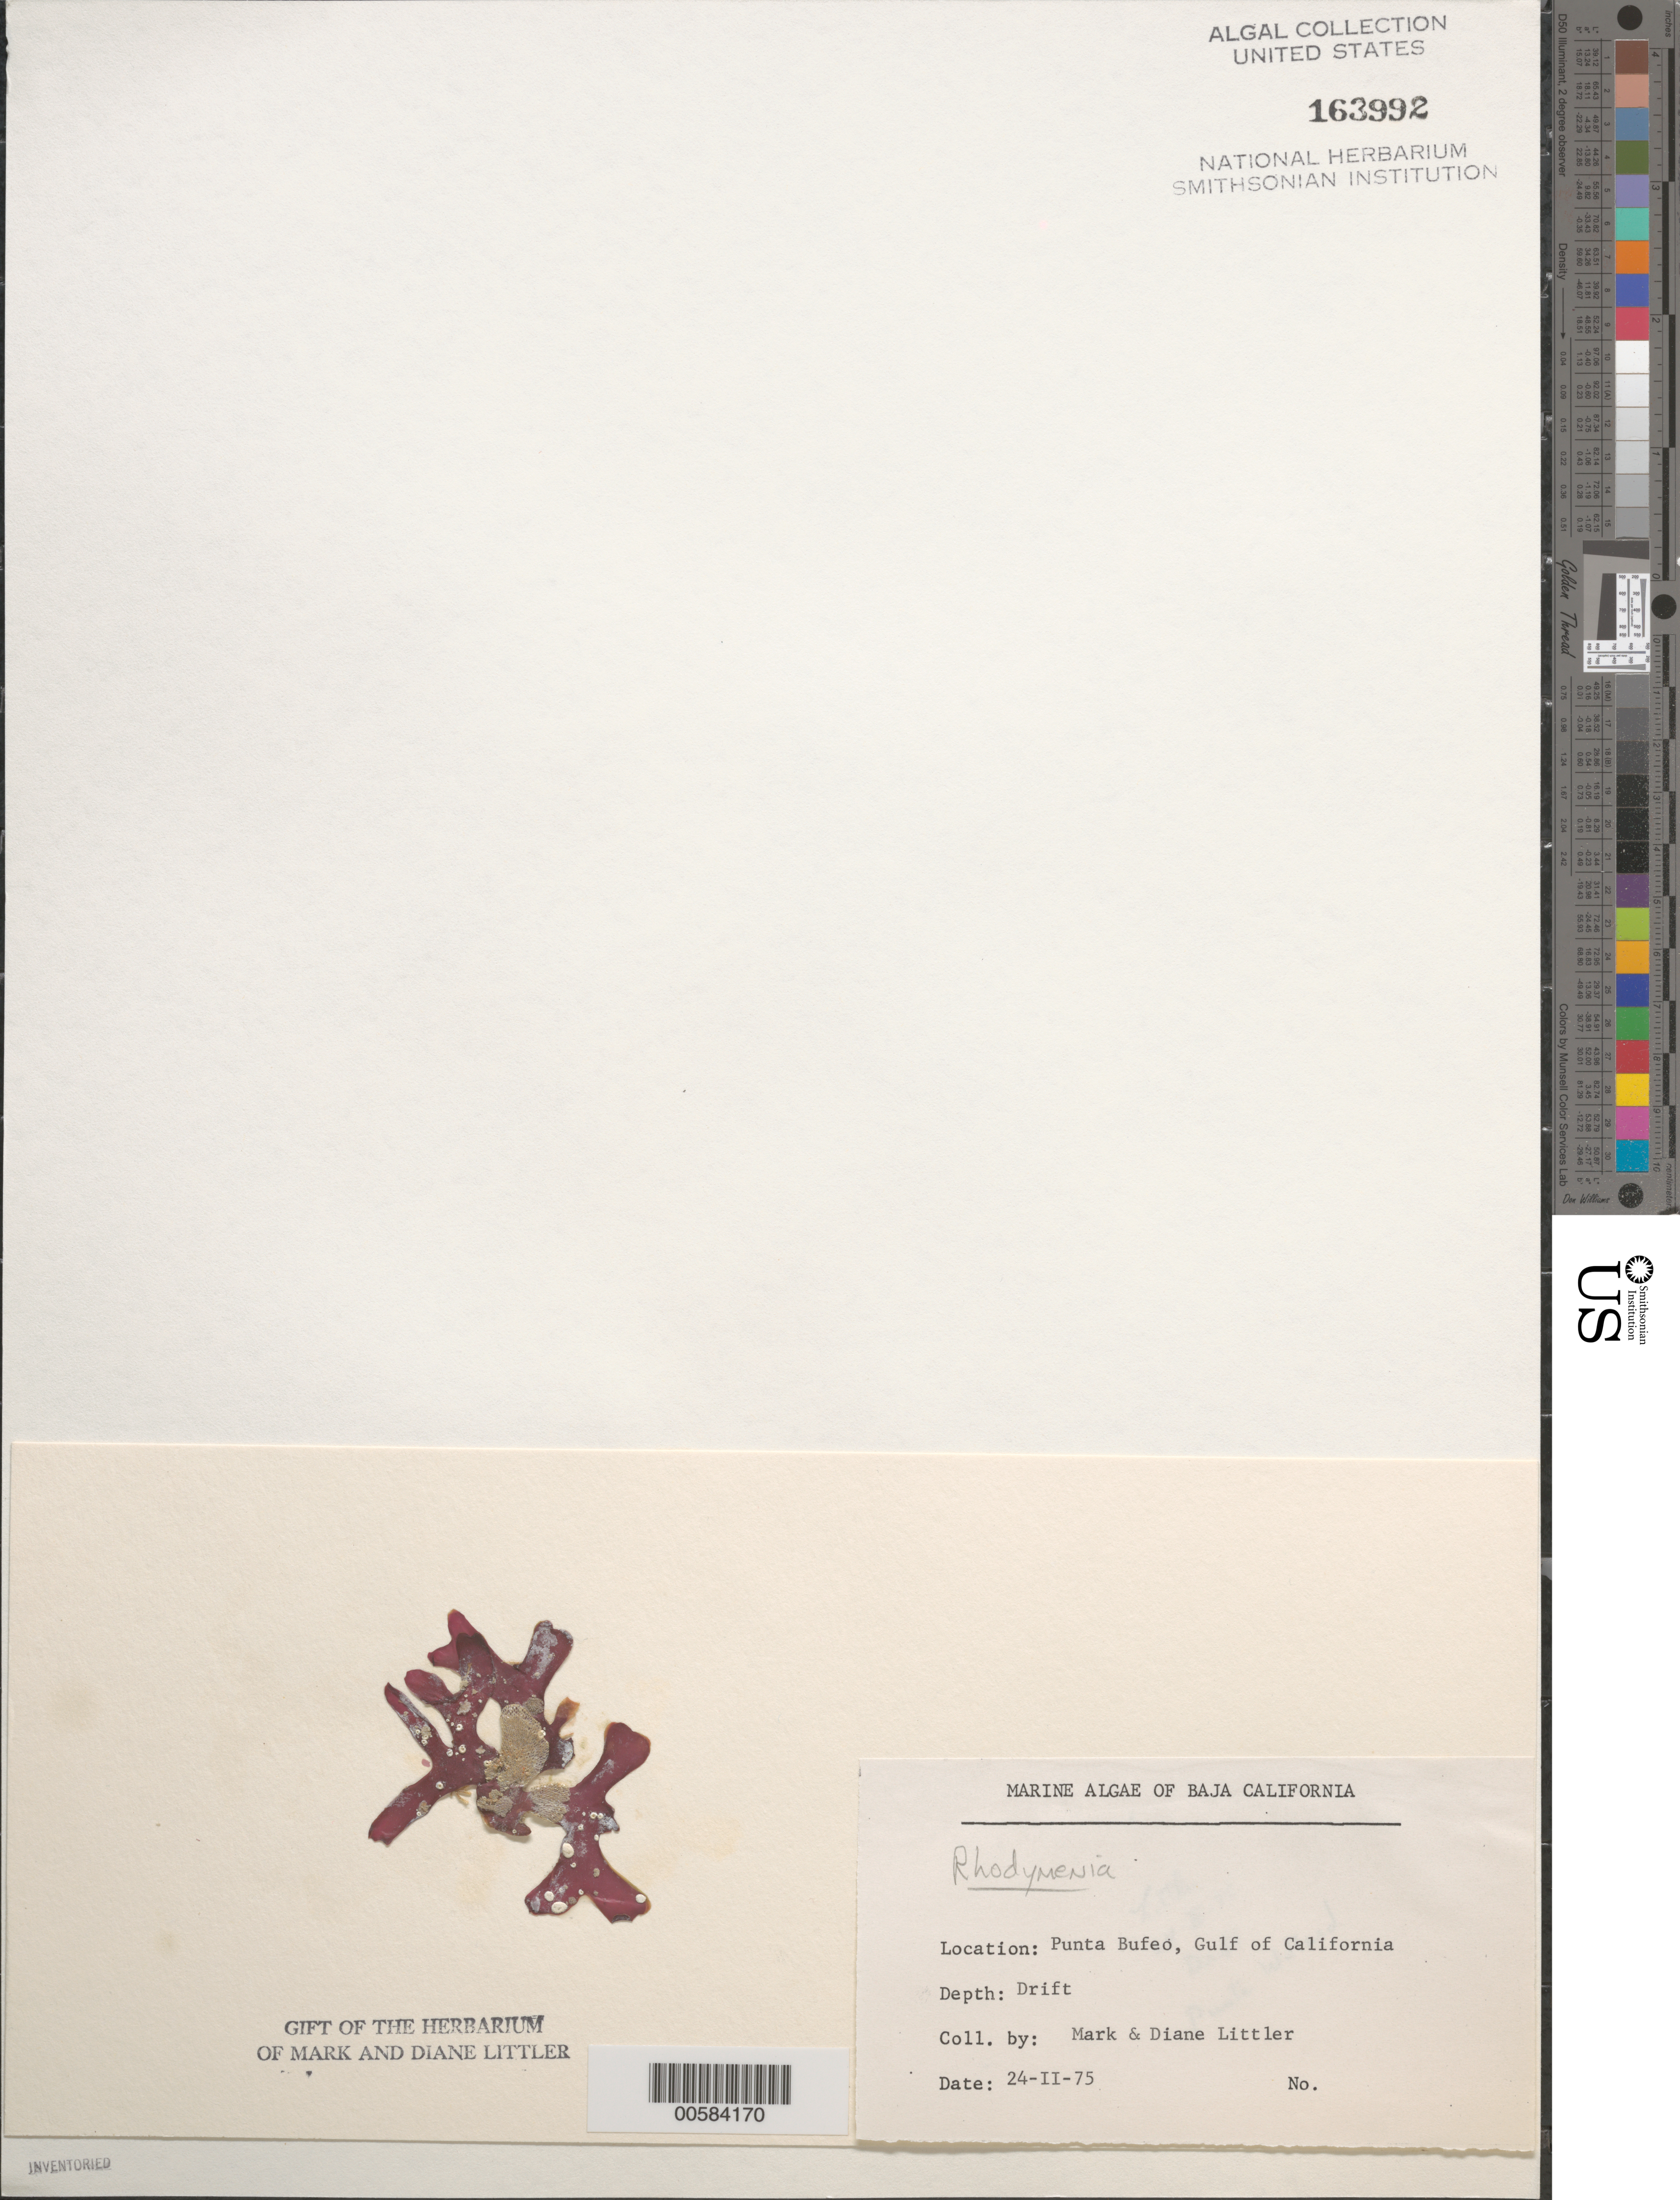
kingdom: Plantae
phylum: Rhodophyta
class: Florideophyceae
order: Rhodymeniales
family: Rhodymeniaceae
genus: Rhodymenia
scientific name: Rhodymenia sp.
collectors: M. M. Littler & D. S. Littler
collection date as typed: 24 Feb 1975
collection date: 1975-02-24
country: Mexico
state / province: Baja California Norte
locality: Punta Bufeo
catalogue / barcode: US 163992